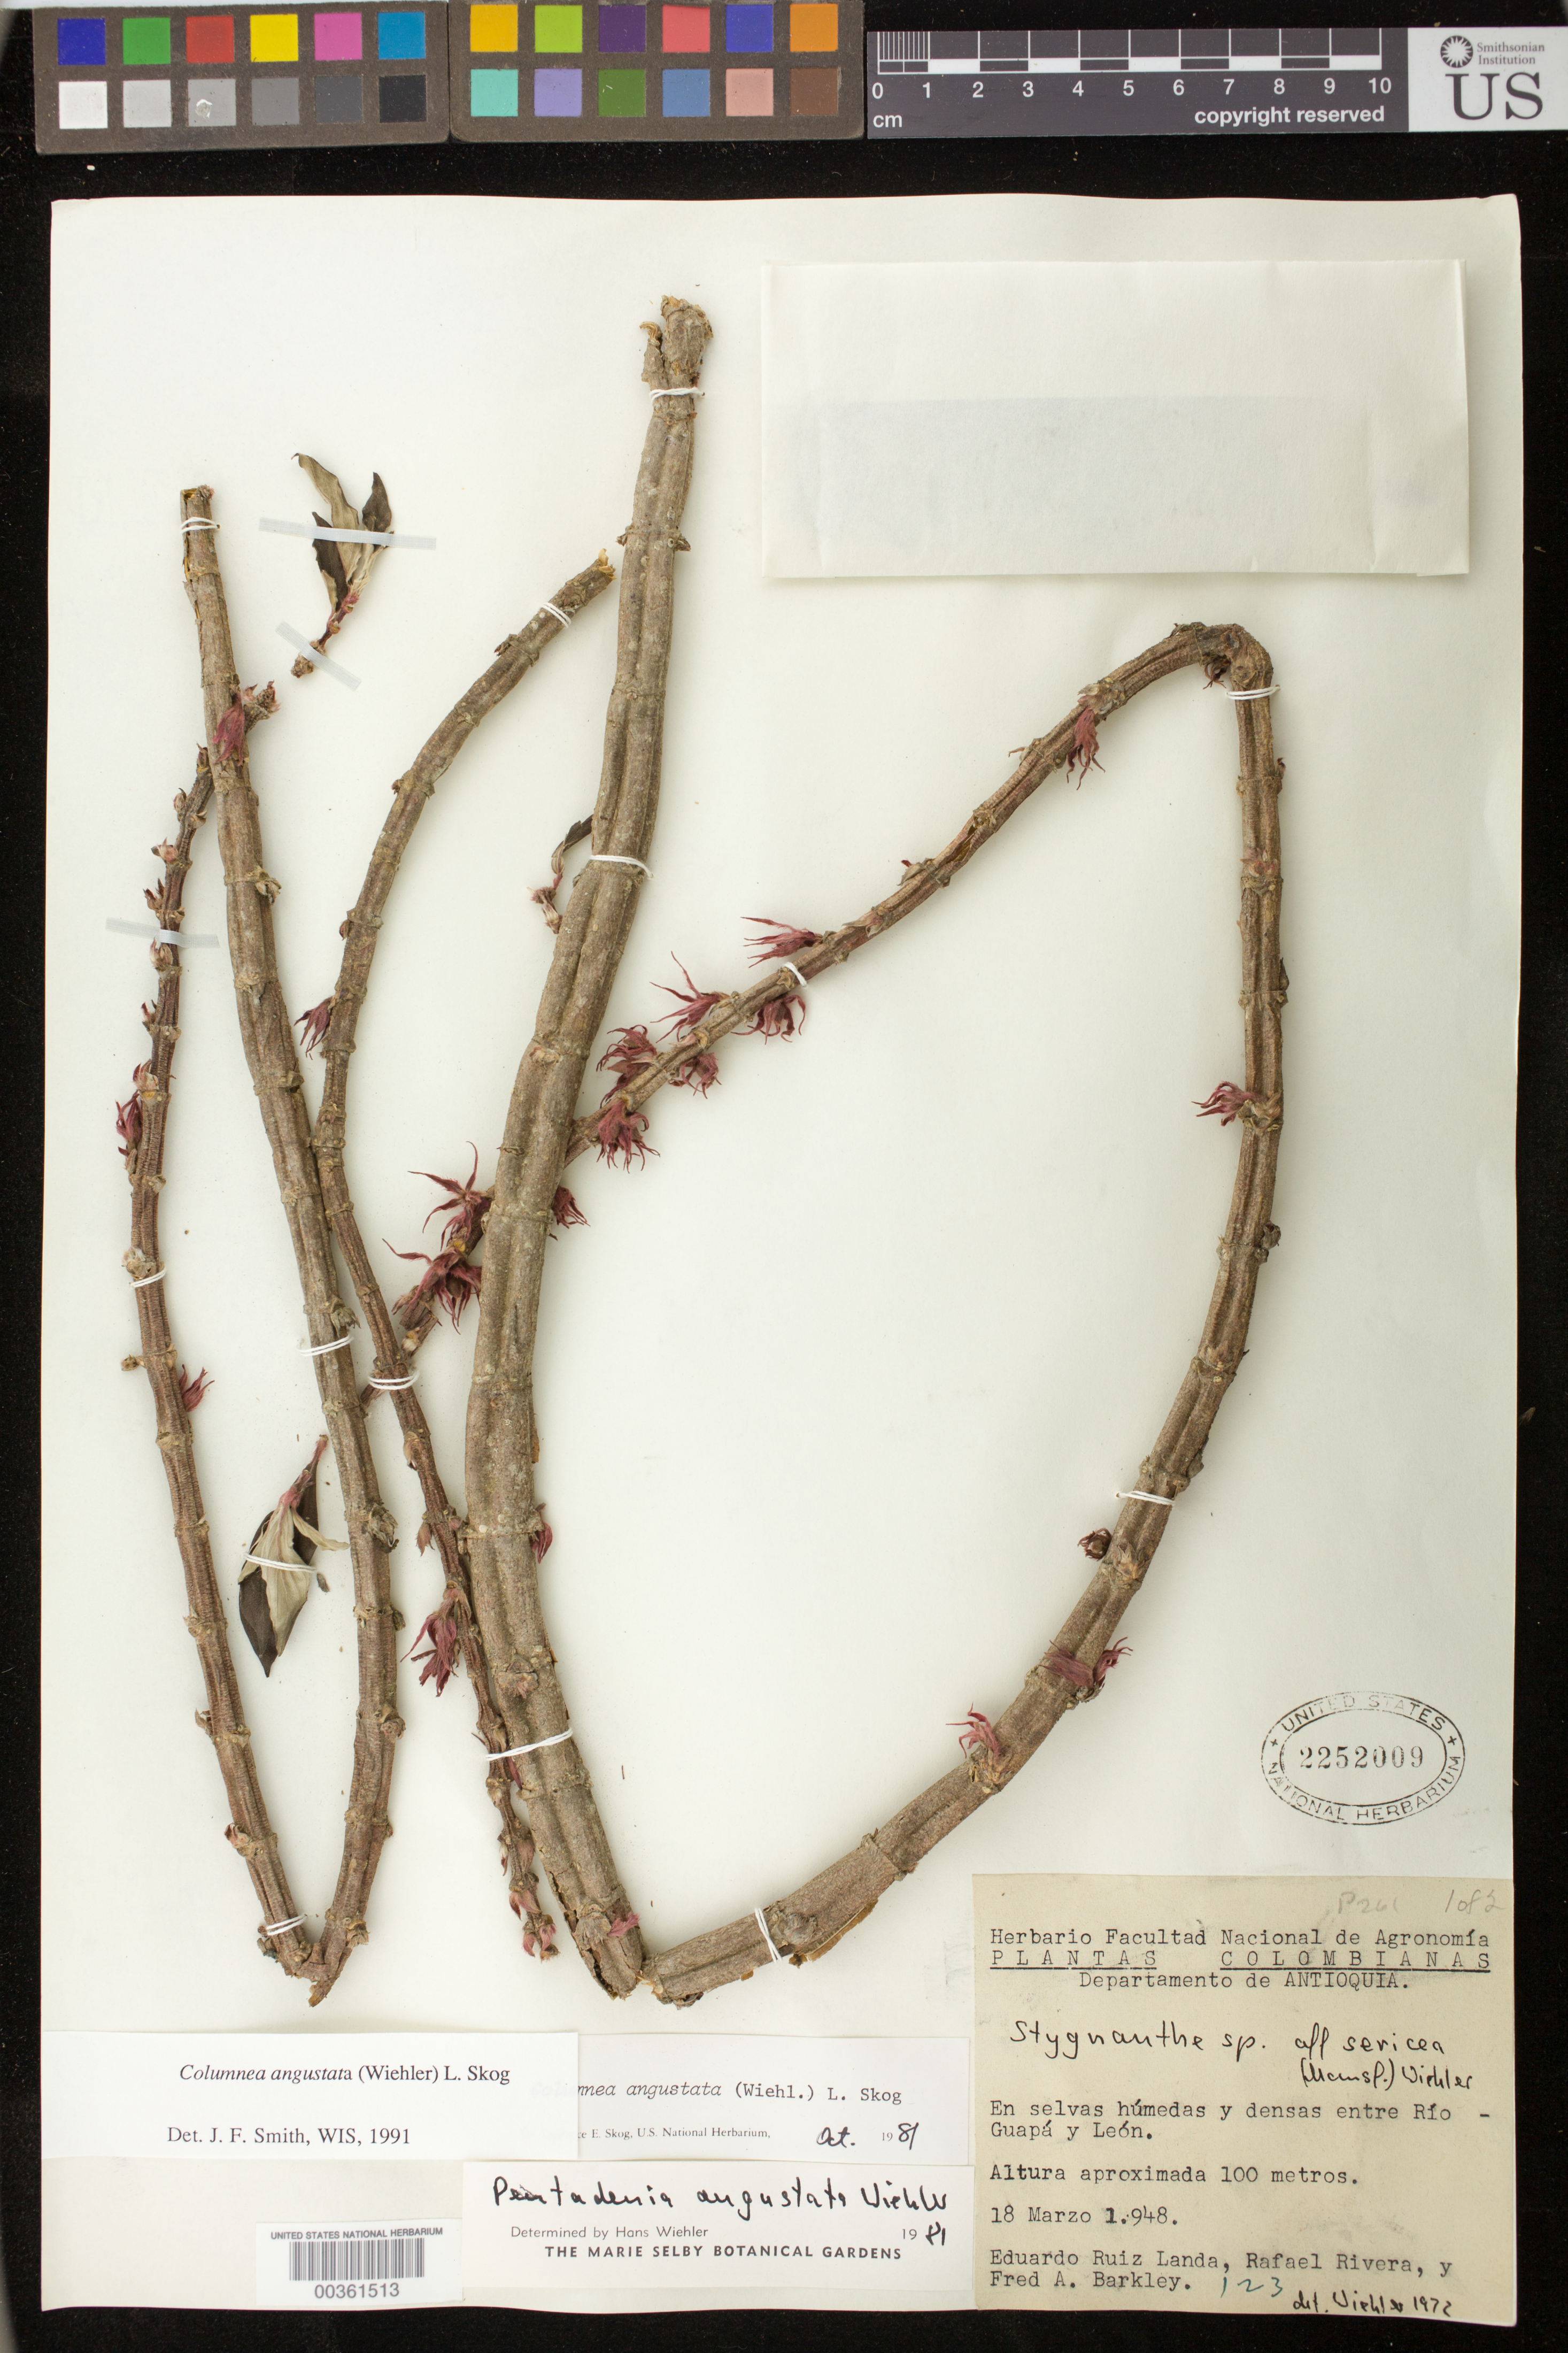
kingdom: Plantae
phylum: Tracheophyta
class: Magnoliopsida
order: Lamiales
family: Gesneriaceae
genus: Columnea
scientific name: Columnea angustata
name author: (Wiehler) L.E. Skog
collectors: E. Landa, R. Rivera & F. A. Barkley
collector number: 123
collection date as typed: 18 Mar 1948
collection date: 1948-03-18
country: Colombia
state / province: Antioquia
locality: Entre Rio Guapa y Leon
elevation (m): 100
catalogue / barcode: US 2252009